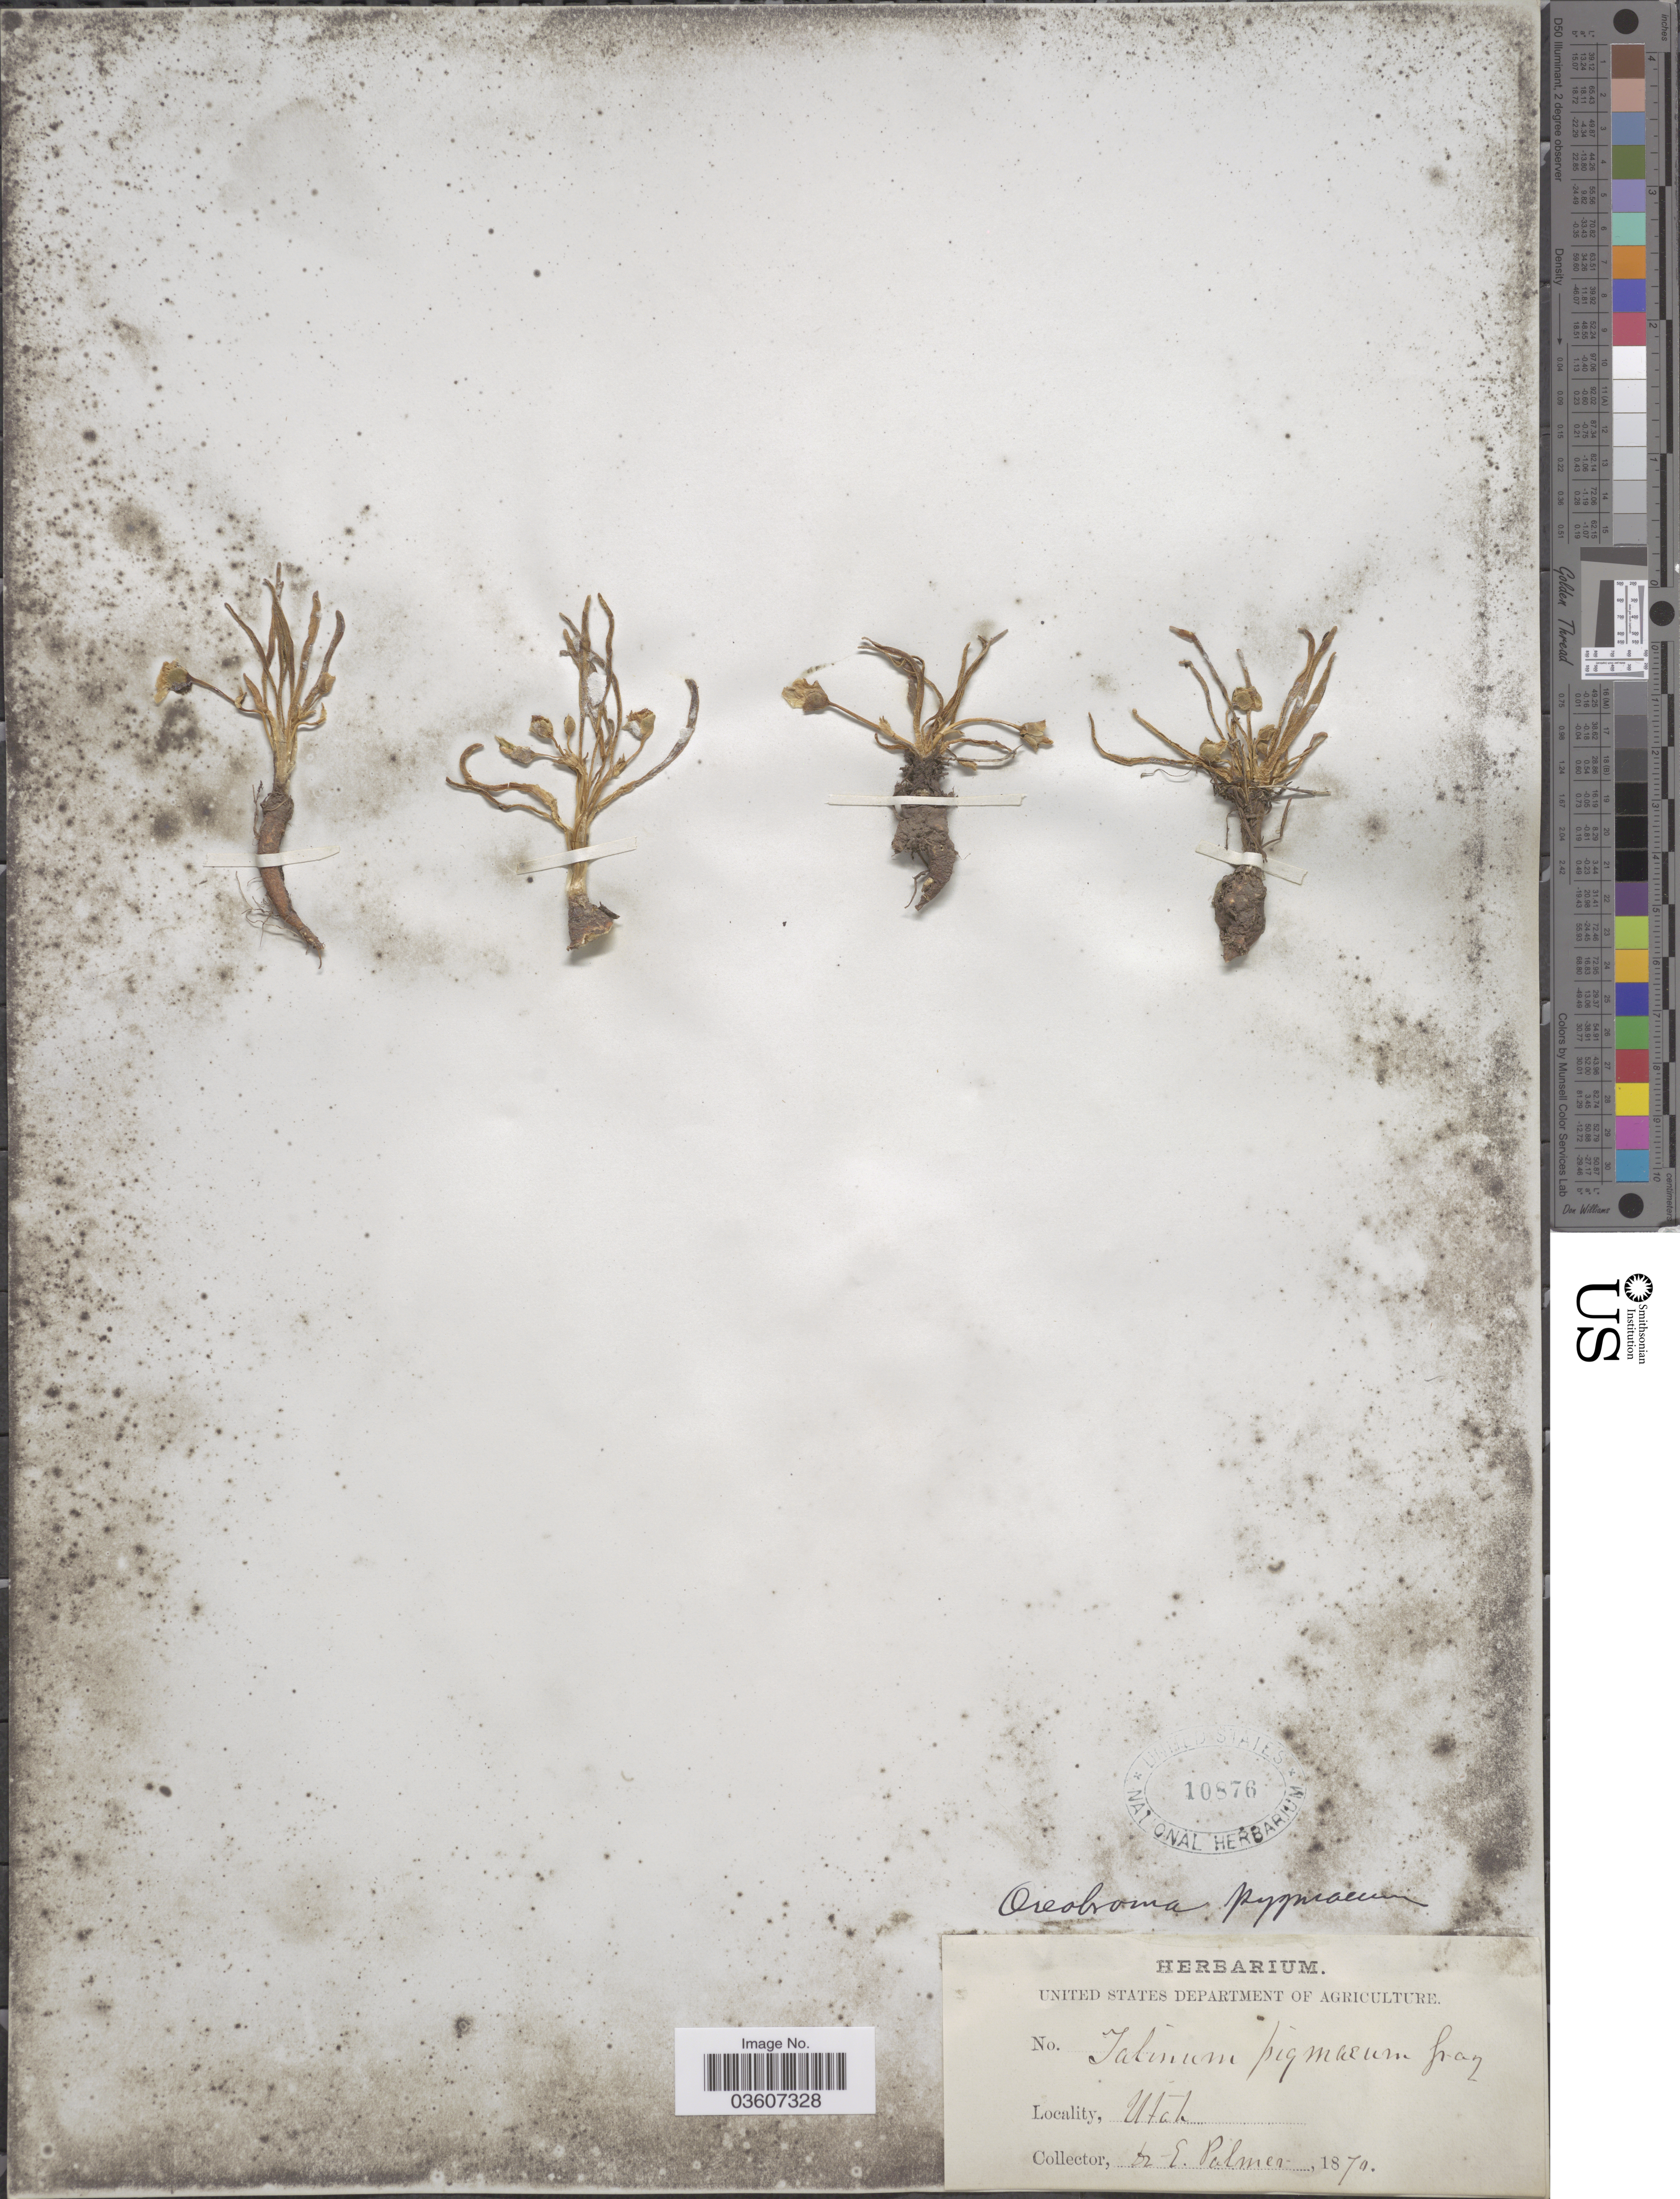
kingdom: Plantae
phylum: Tracheophyta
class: Magnoliopsida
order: Caryophyllales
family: Montiaceae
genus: Lewisia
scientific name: Lewisia pygmaea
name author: (A. Gray) B.L. Rob.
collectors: E. Palmer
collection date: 1870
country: United States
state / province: Utah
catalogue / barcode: US 10876